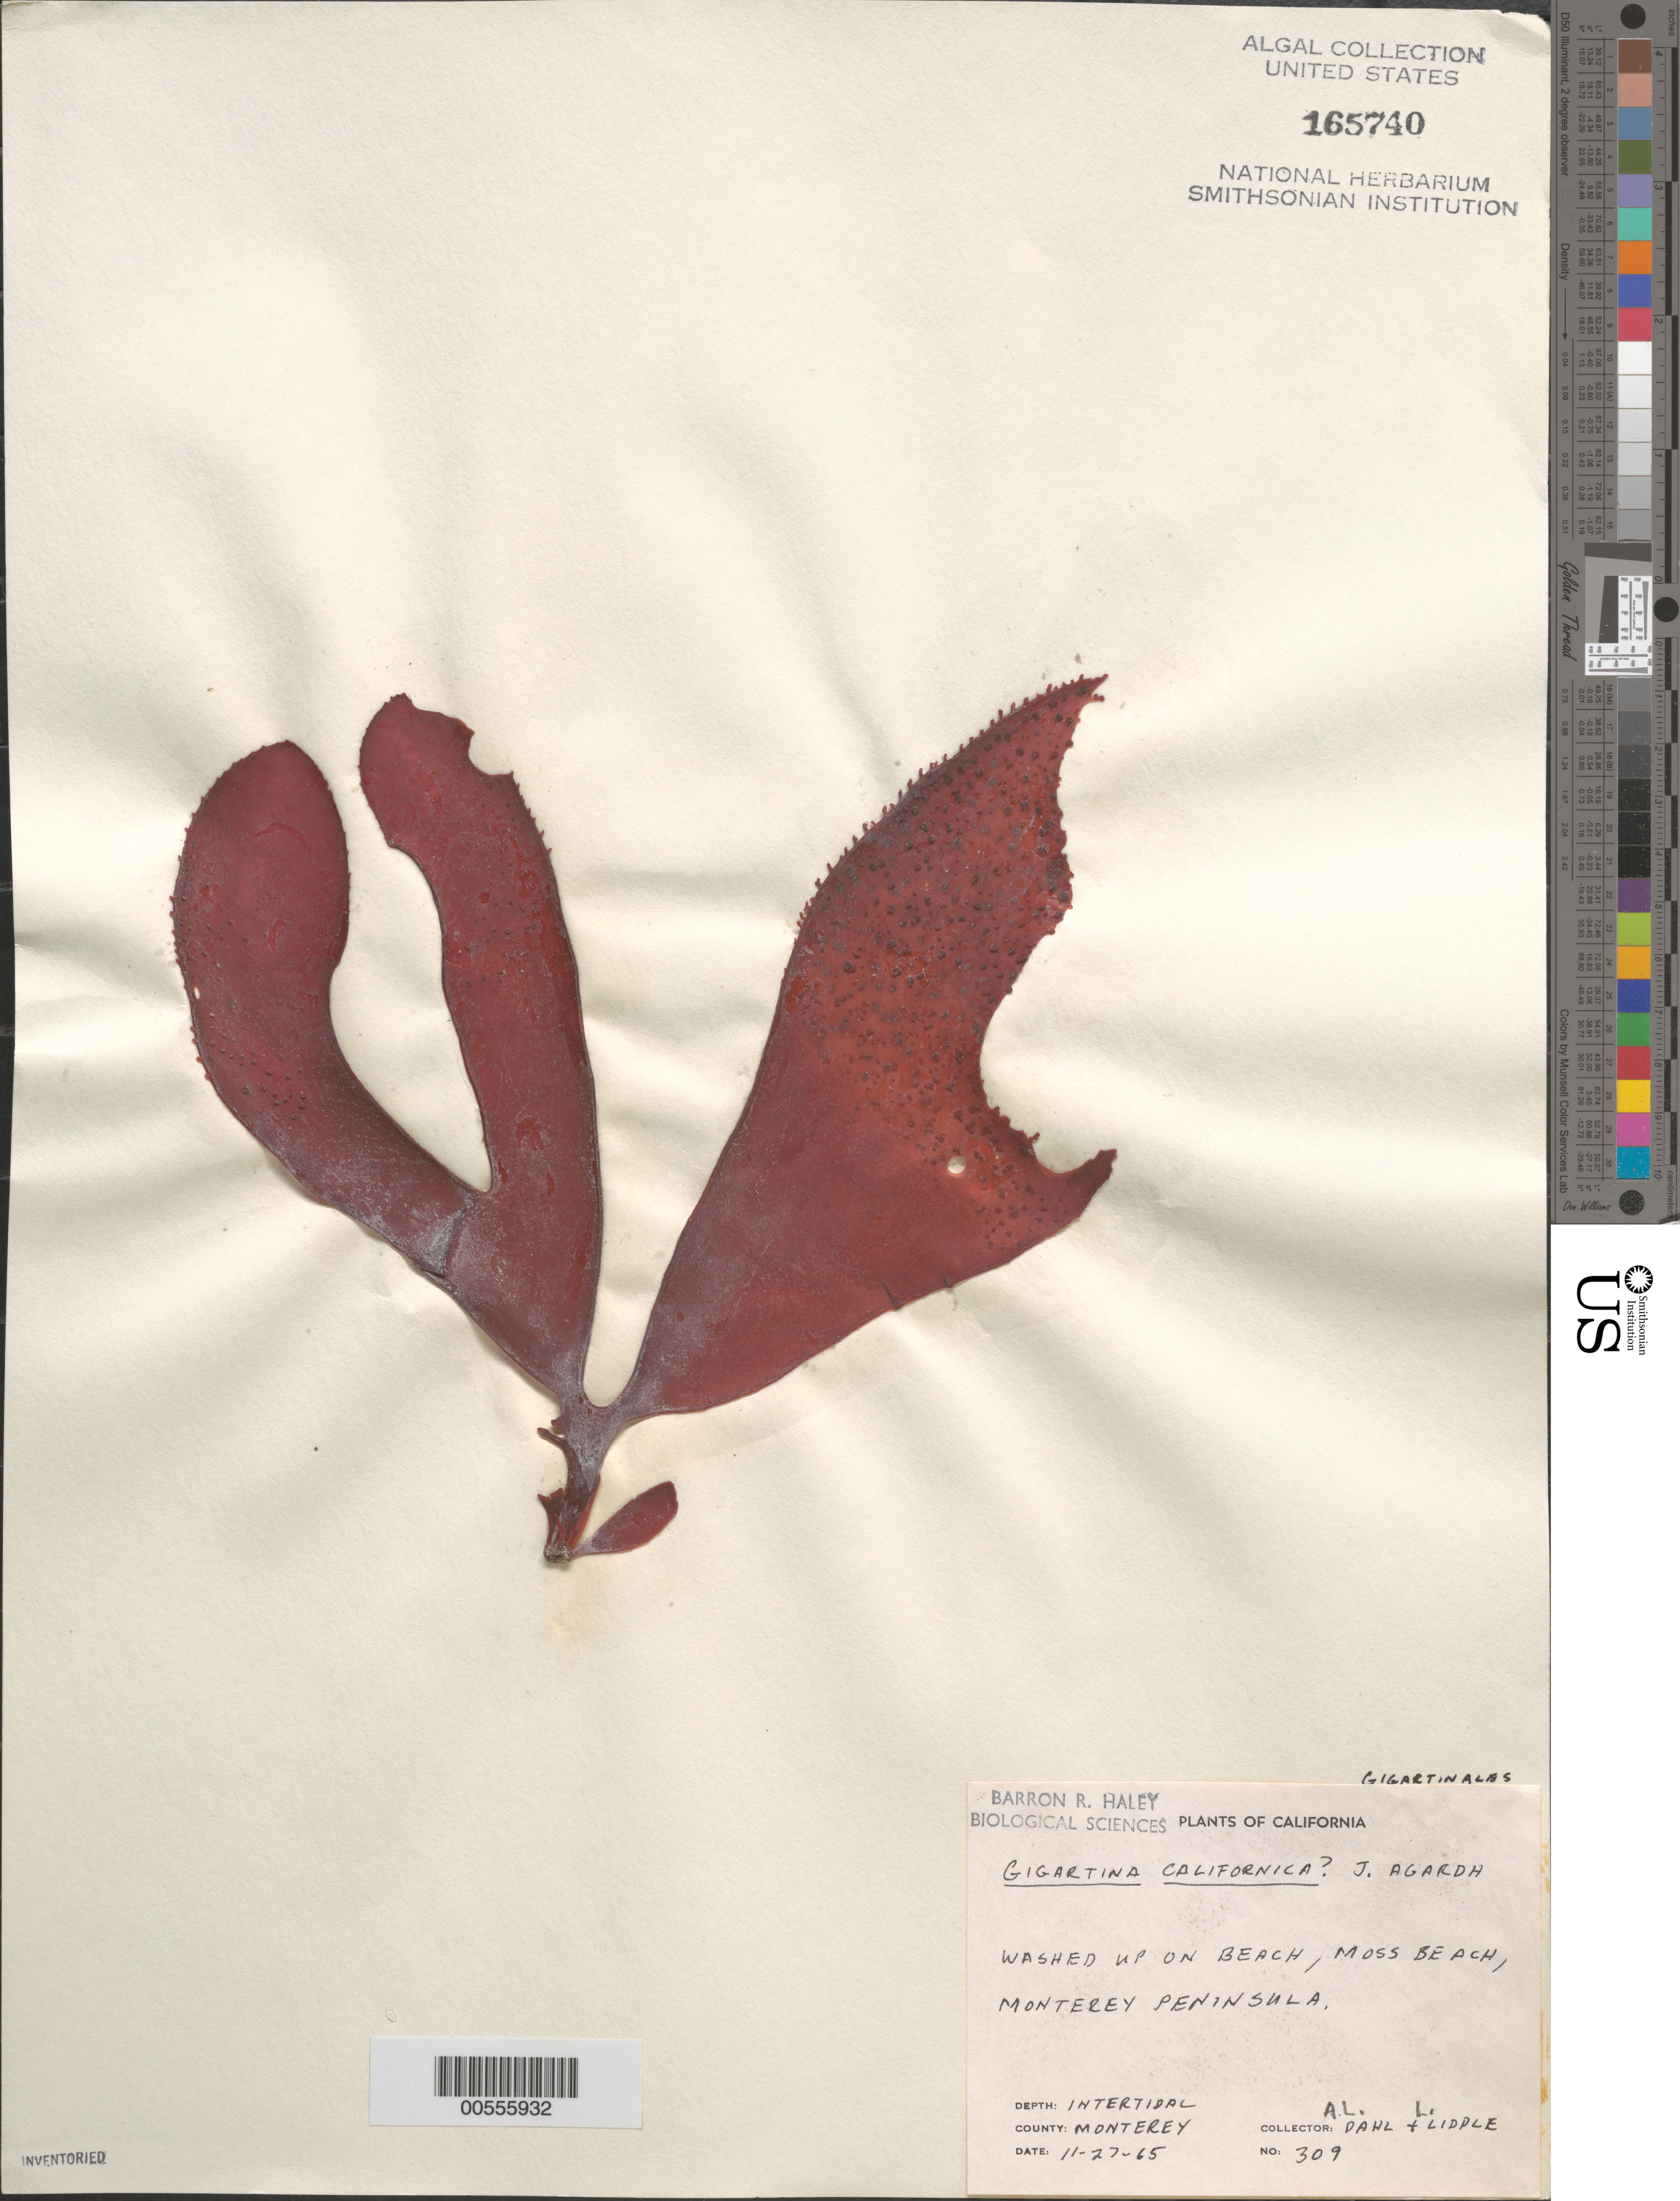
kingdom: Plantae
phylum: Rhodophyta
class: Florideophyceae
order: Gigartinales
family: Gigartinaceae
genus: Chondracanthus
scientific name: Chondracanthus corymbiferus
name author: (Kütz.) Guiry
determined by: Algae name updating Project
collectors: A. Dahl & L. Liddle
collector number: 309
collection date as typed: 27 Nov 1965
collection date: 1965-11-27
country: United States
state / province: California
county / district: Monterey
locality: Moss Beach, Monterey Peninsula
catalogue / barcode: US 165740